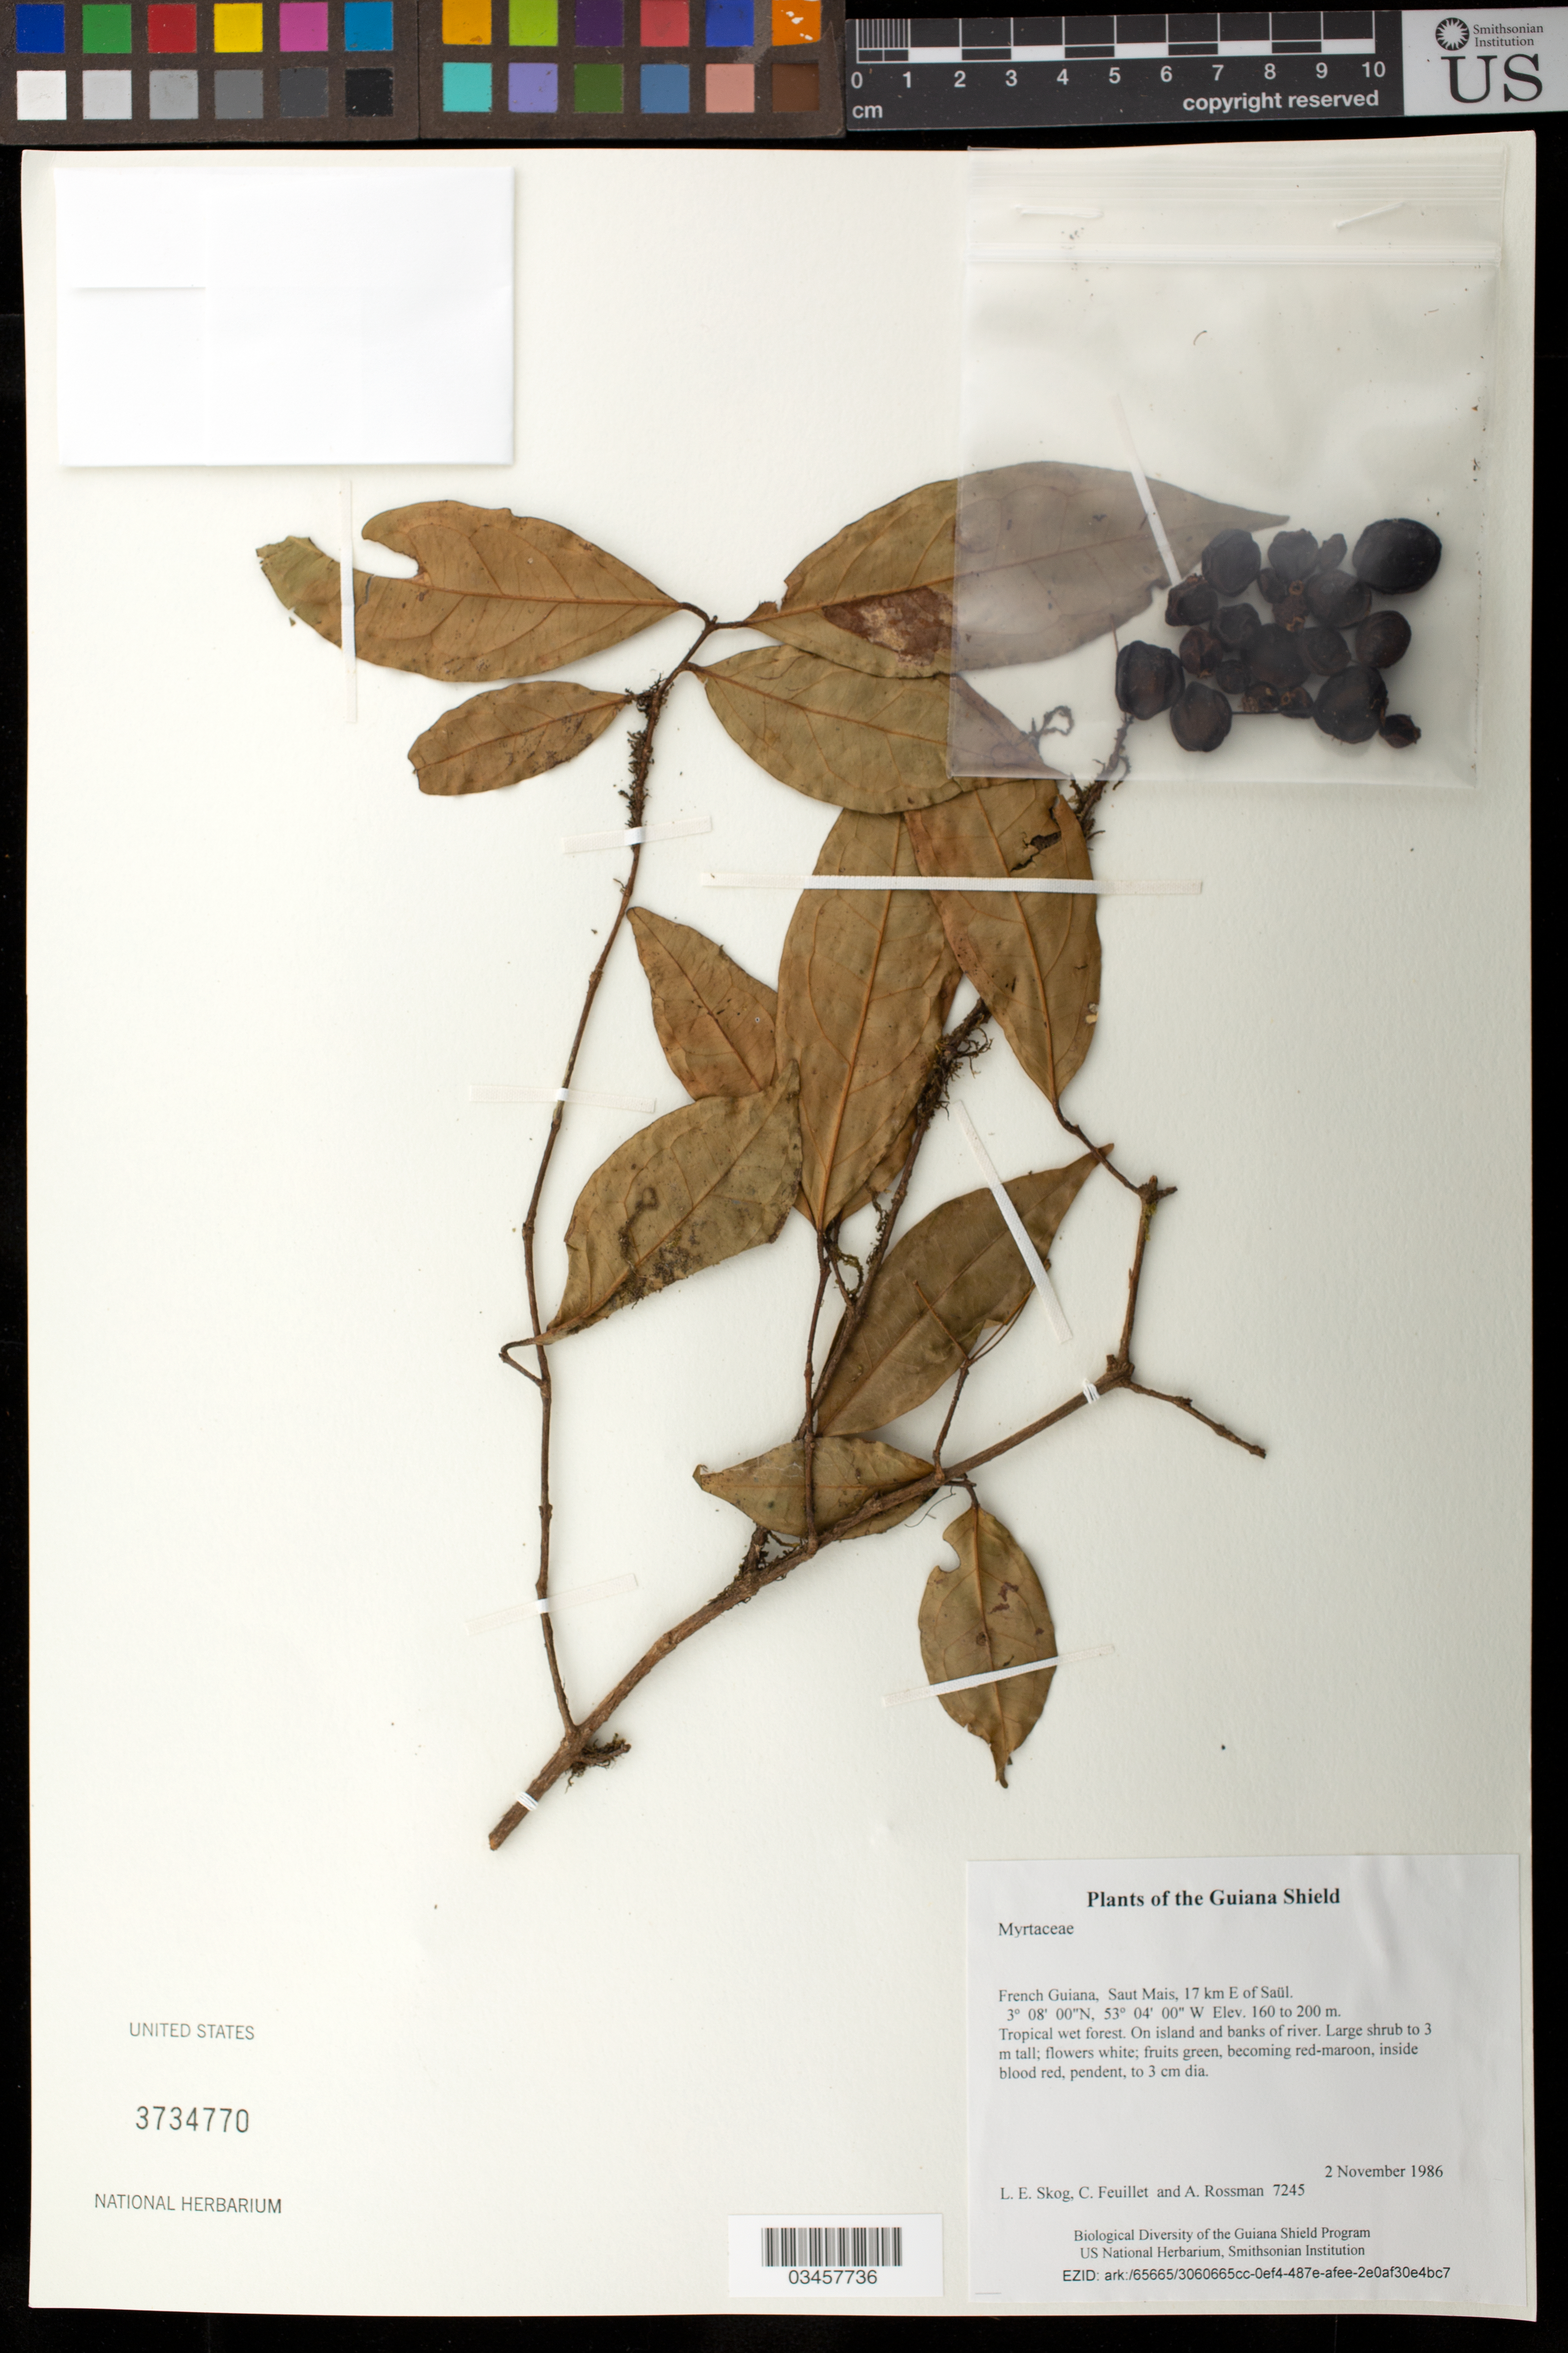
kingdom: Plantae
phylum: Tracheophyta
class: Magnoliopsida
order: Myrtales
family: Myrtaceae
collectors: L. E. Skog, C. Feuillet & A. Rossman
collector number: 7245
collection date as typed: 2 November 1986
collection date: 1986-11-02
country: French Guiana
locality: Saut Mais, 17 km E of Saül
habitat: Tropical wet forest. On island and banks of river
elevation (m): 160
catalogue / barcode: US 3734770